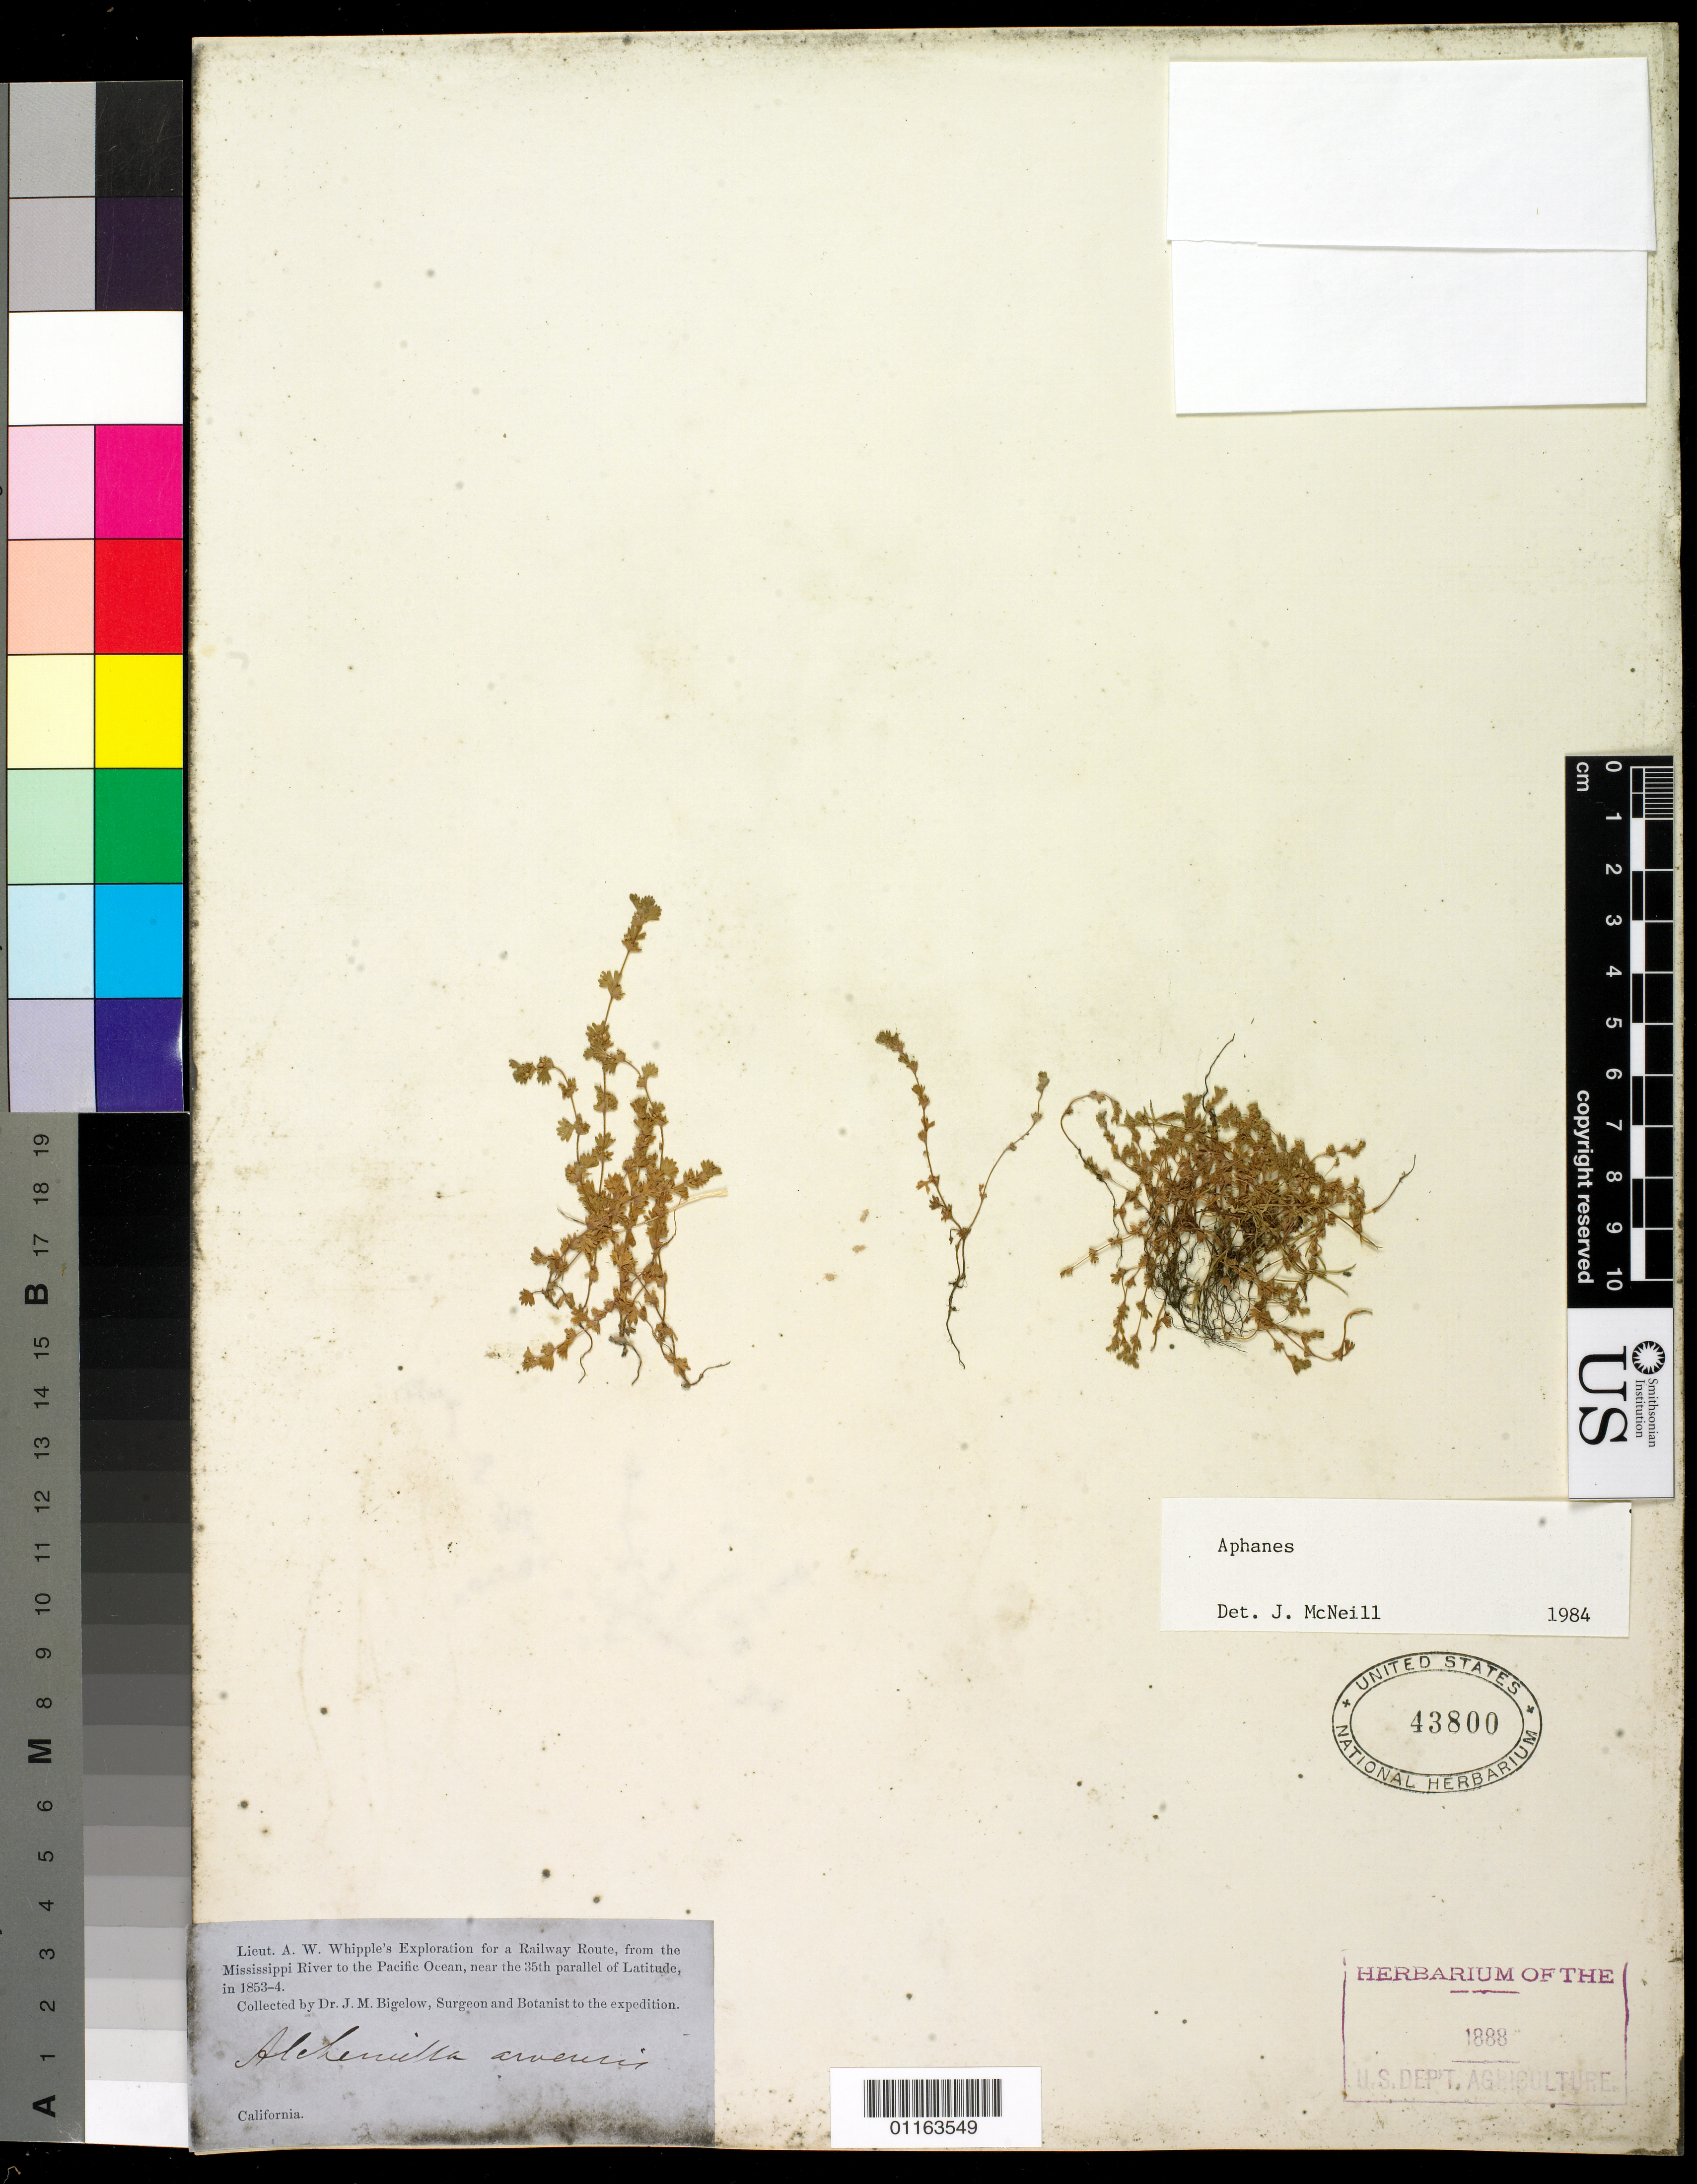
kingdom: Plantae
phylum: Tracheophyta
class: Magnoliopsida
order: Rosales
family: Rosaceae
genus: Aphanes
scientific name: Aphanes sp.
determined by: McNeill, J.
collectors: J. M. Bigelow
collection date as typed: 1853 to -- --- 1854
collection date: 1853/1854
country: United States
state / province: California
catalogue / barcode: US 43800